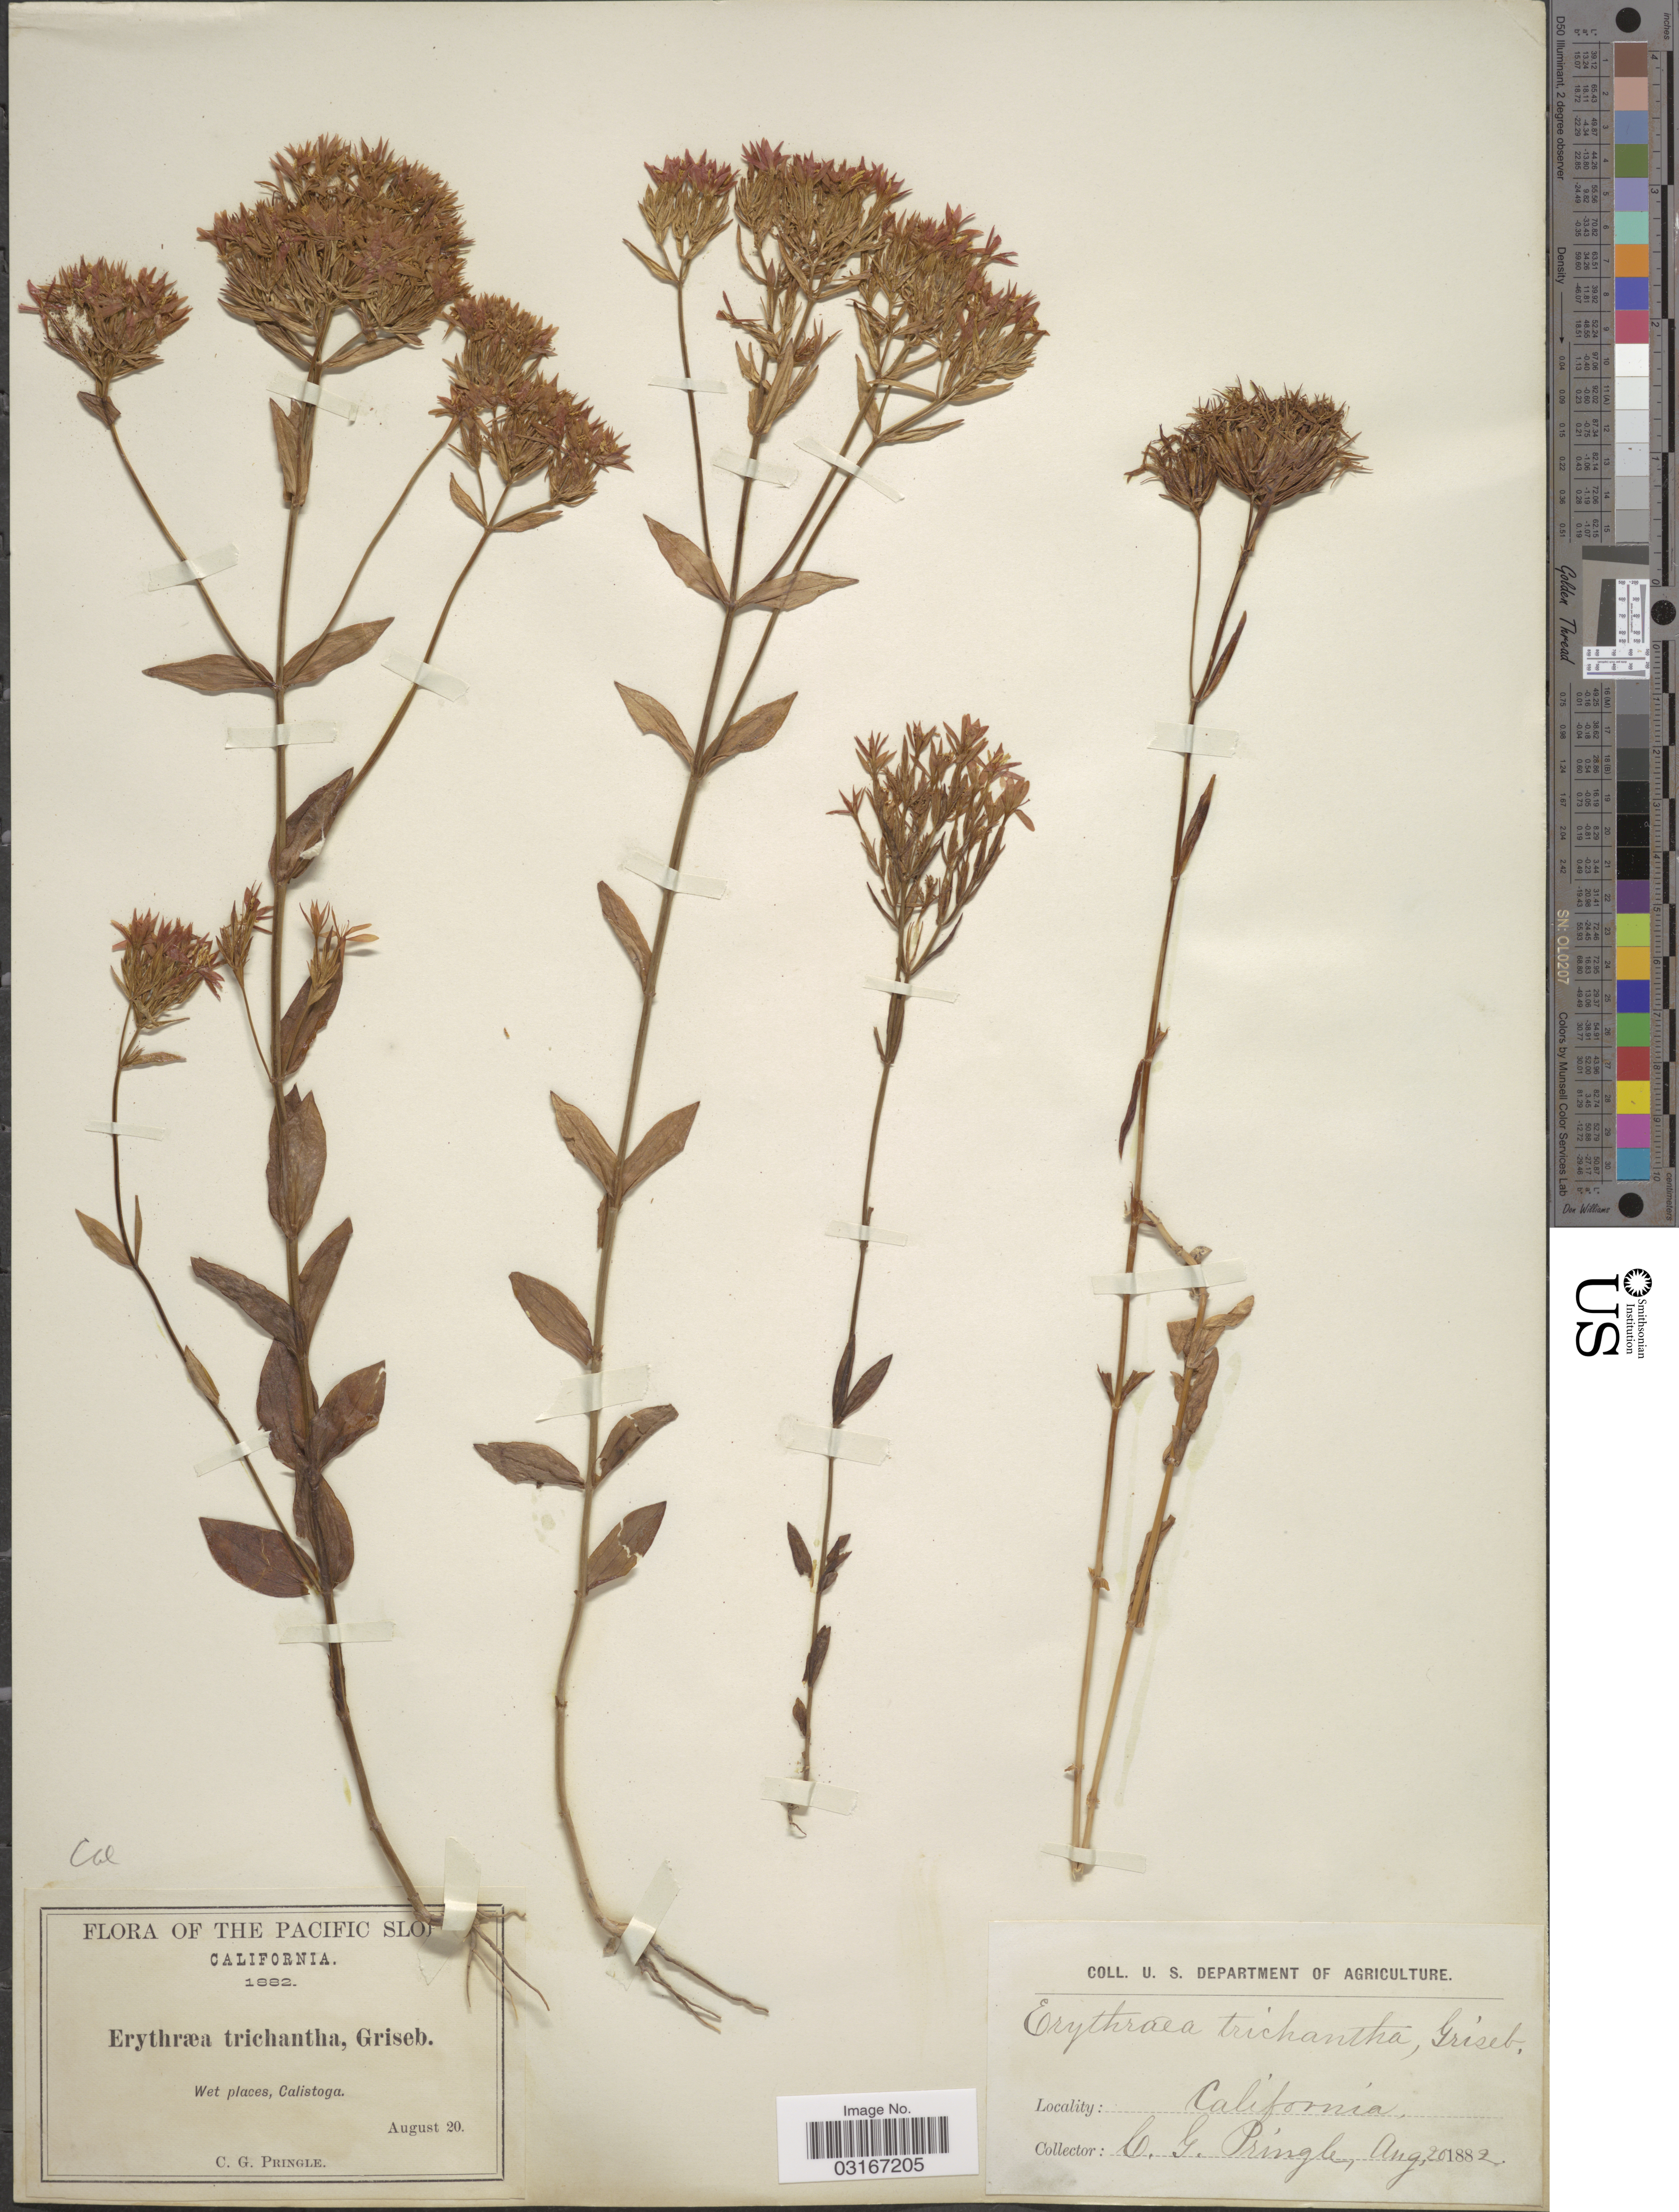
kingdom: Plantae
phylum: Tracheophyta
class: Magnoliopsida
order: Gentianales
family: Gentianaceae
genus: Centaurium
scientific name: Centaurium trichanthum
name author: (Griseb.) B.L. Rob.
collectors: C. G. Pringle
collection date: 1882-08-20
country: United States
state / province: California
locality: Pacific Slope. Wet places, Calistoga.